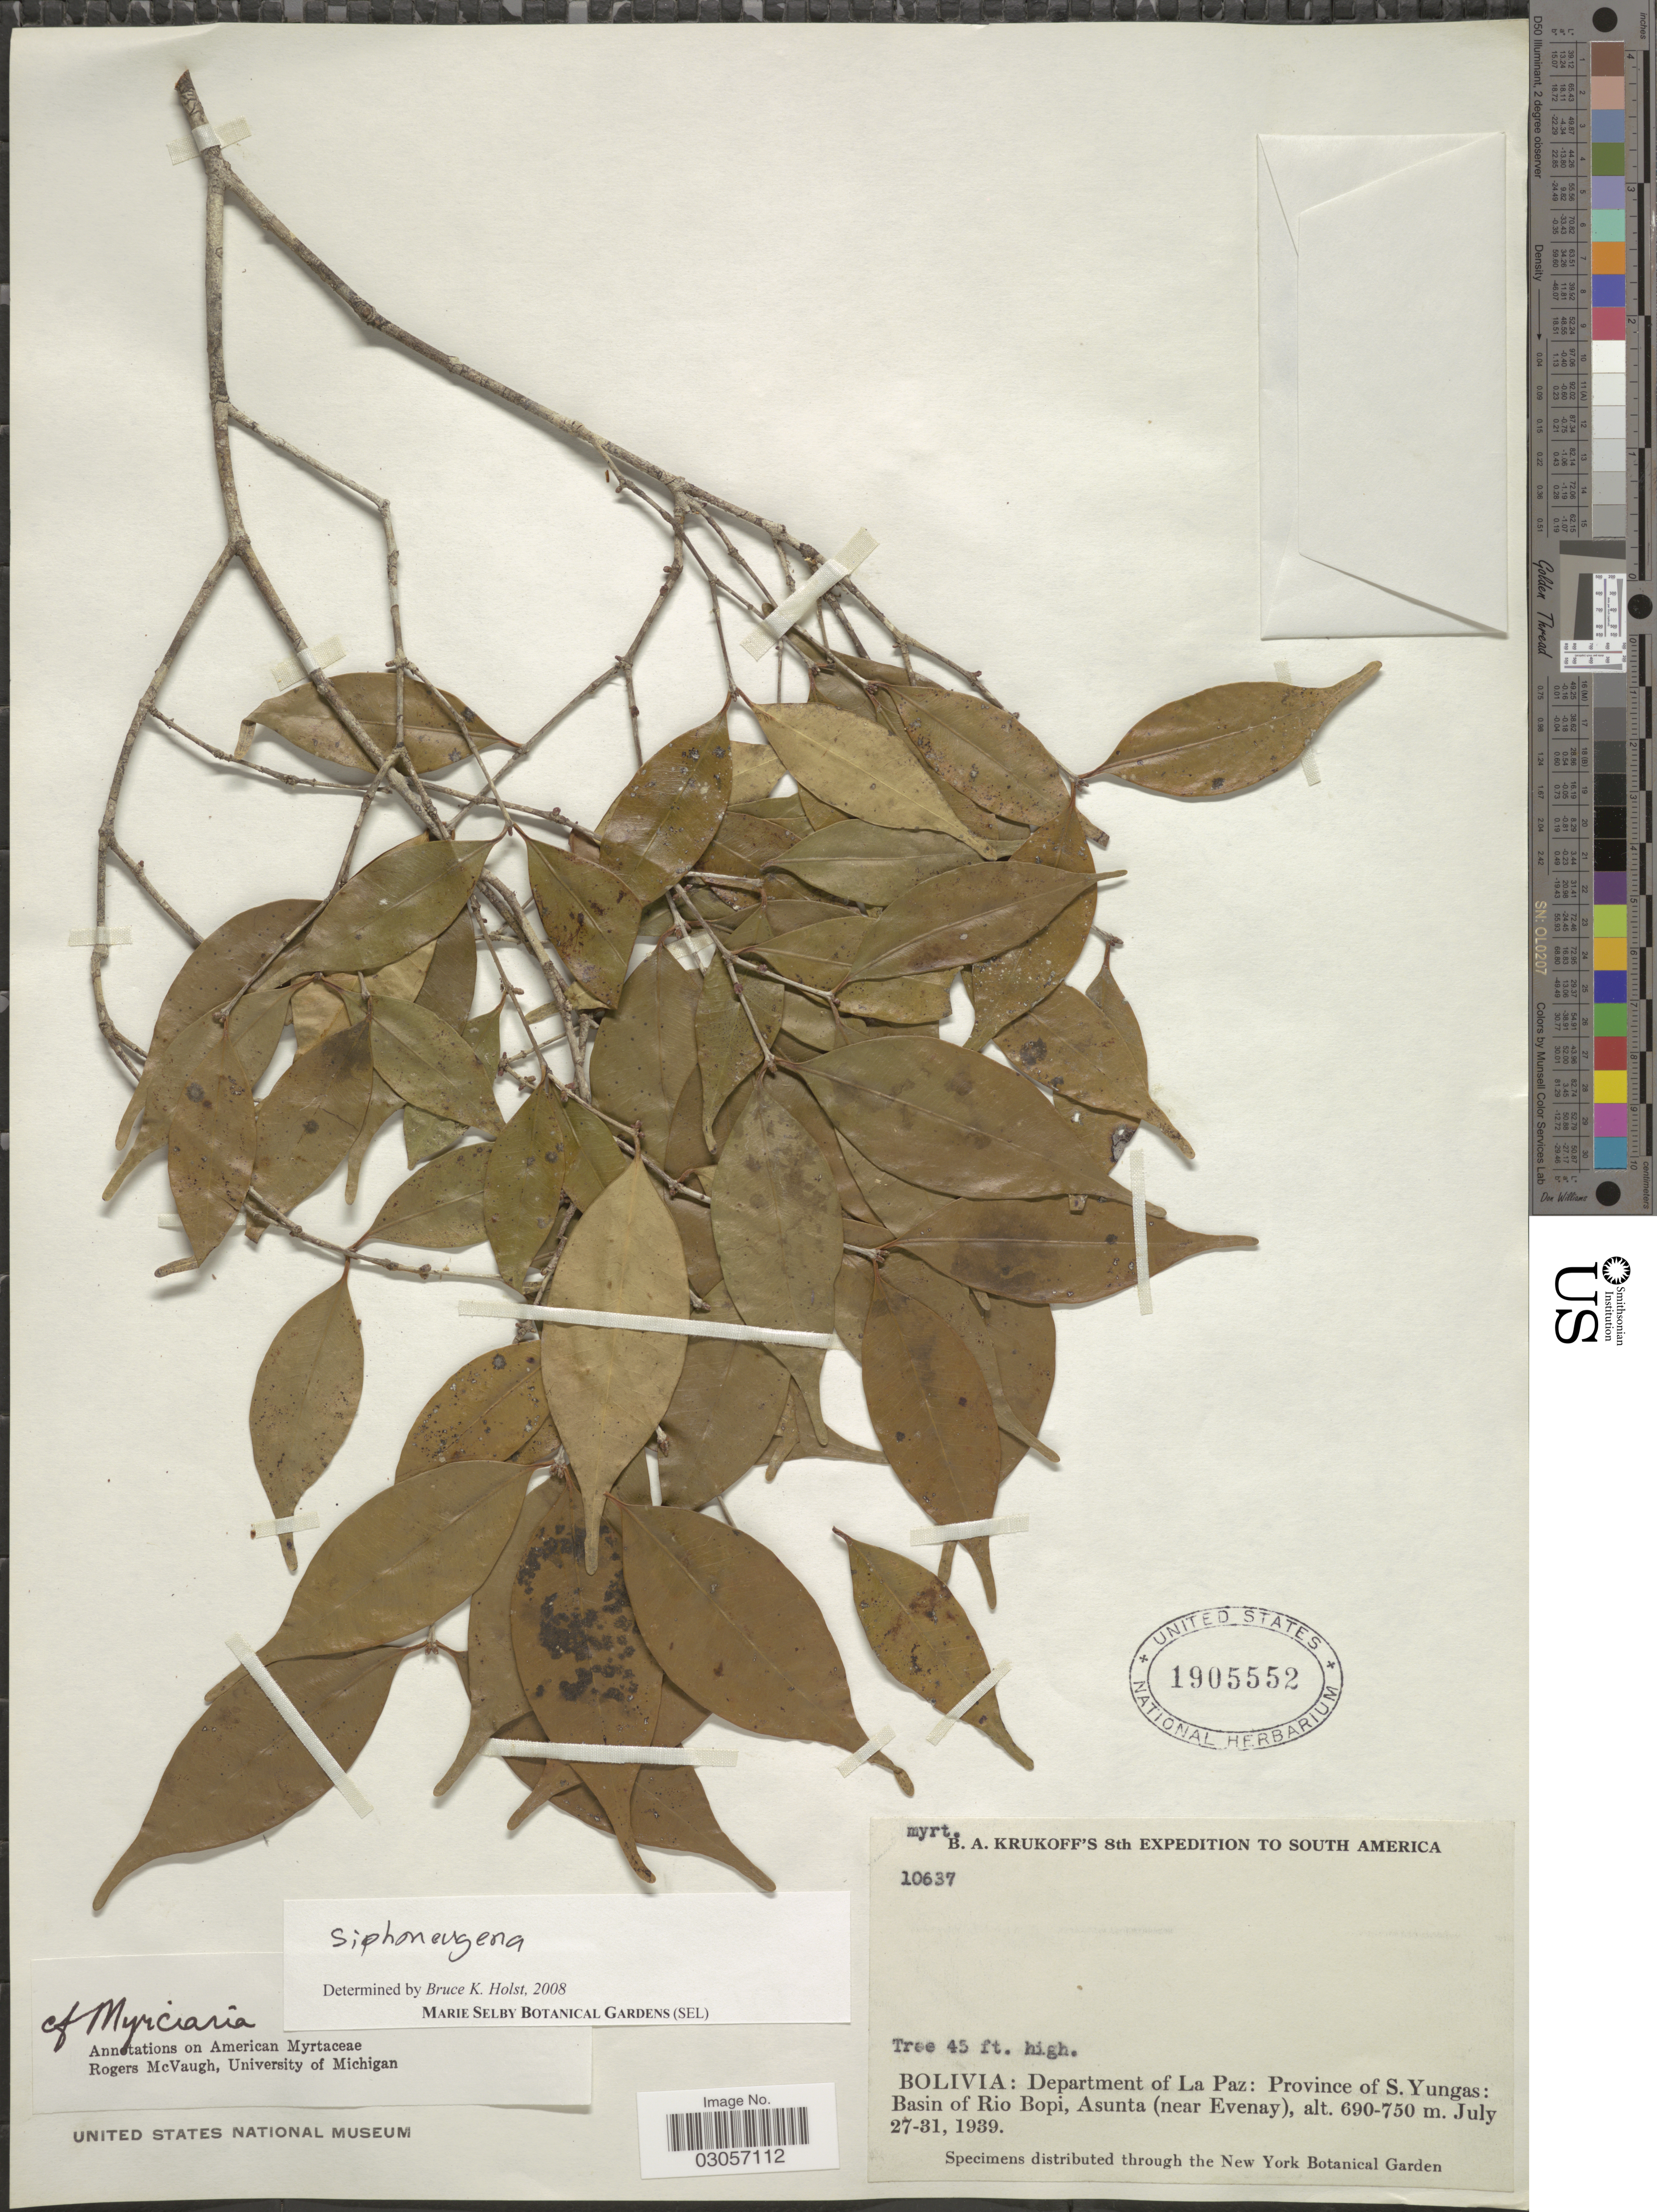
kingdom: Plantae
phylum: Tracheophyta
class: Magnoliopsida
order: Myrtales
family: Myrtaceae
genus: Siphoneugena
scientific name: Siphoneugena sp.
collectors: B. A. Krukoff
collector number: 10637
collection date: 1939-07-27/1939-07-31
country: Bolivia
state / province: La Paz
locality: Department of La Paz: Province of S. Yungas: Basin of Rio Bopi, Asunta (near Evenay).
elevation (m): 690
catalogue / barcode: US 1905552